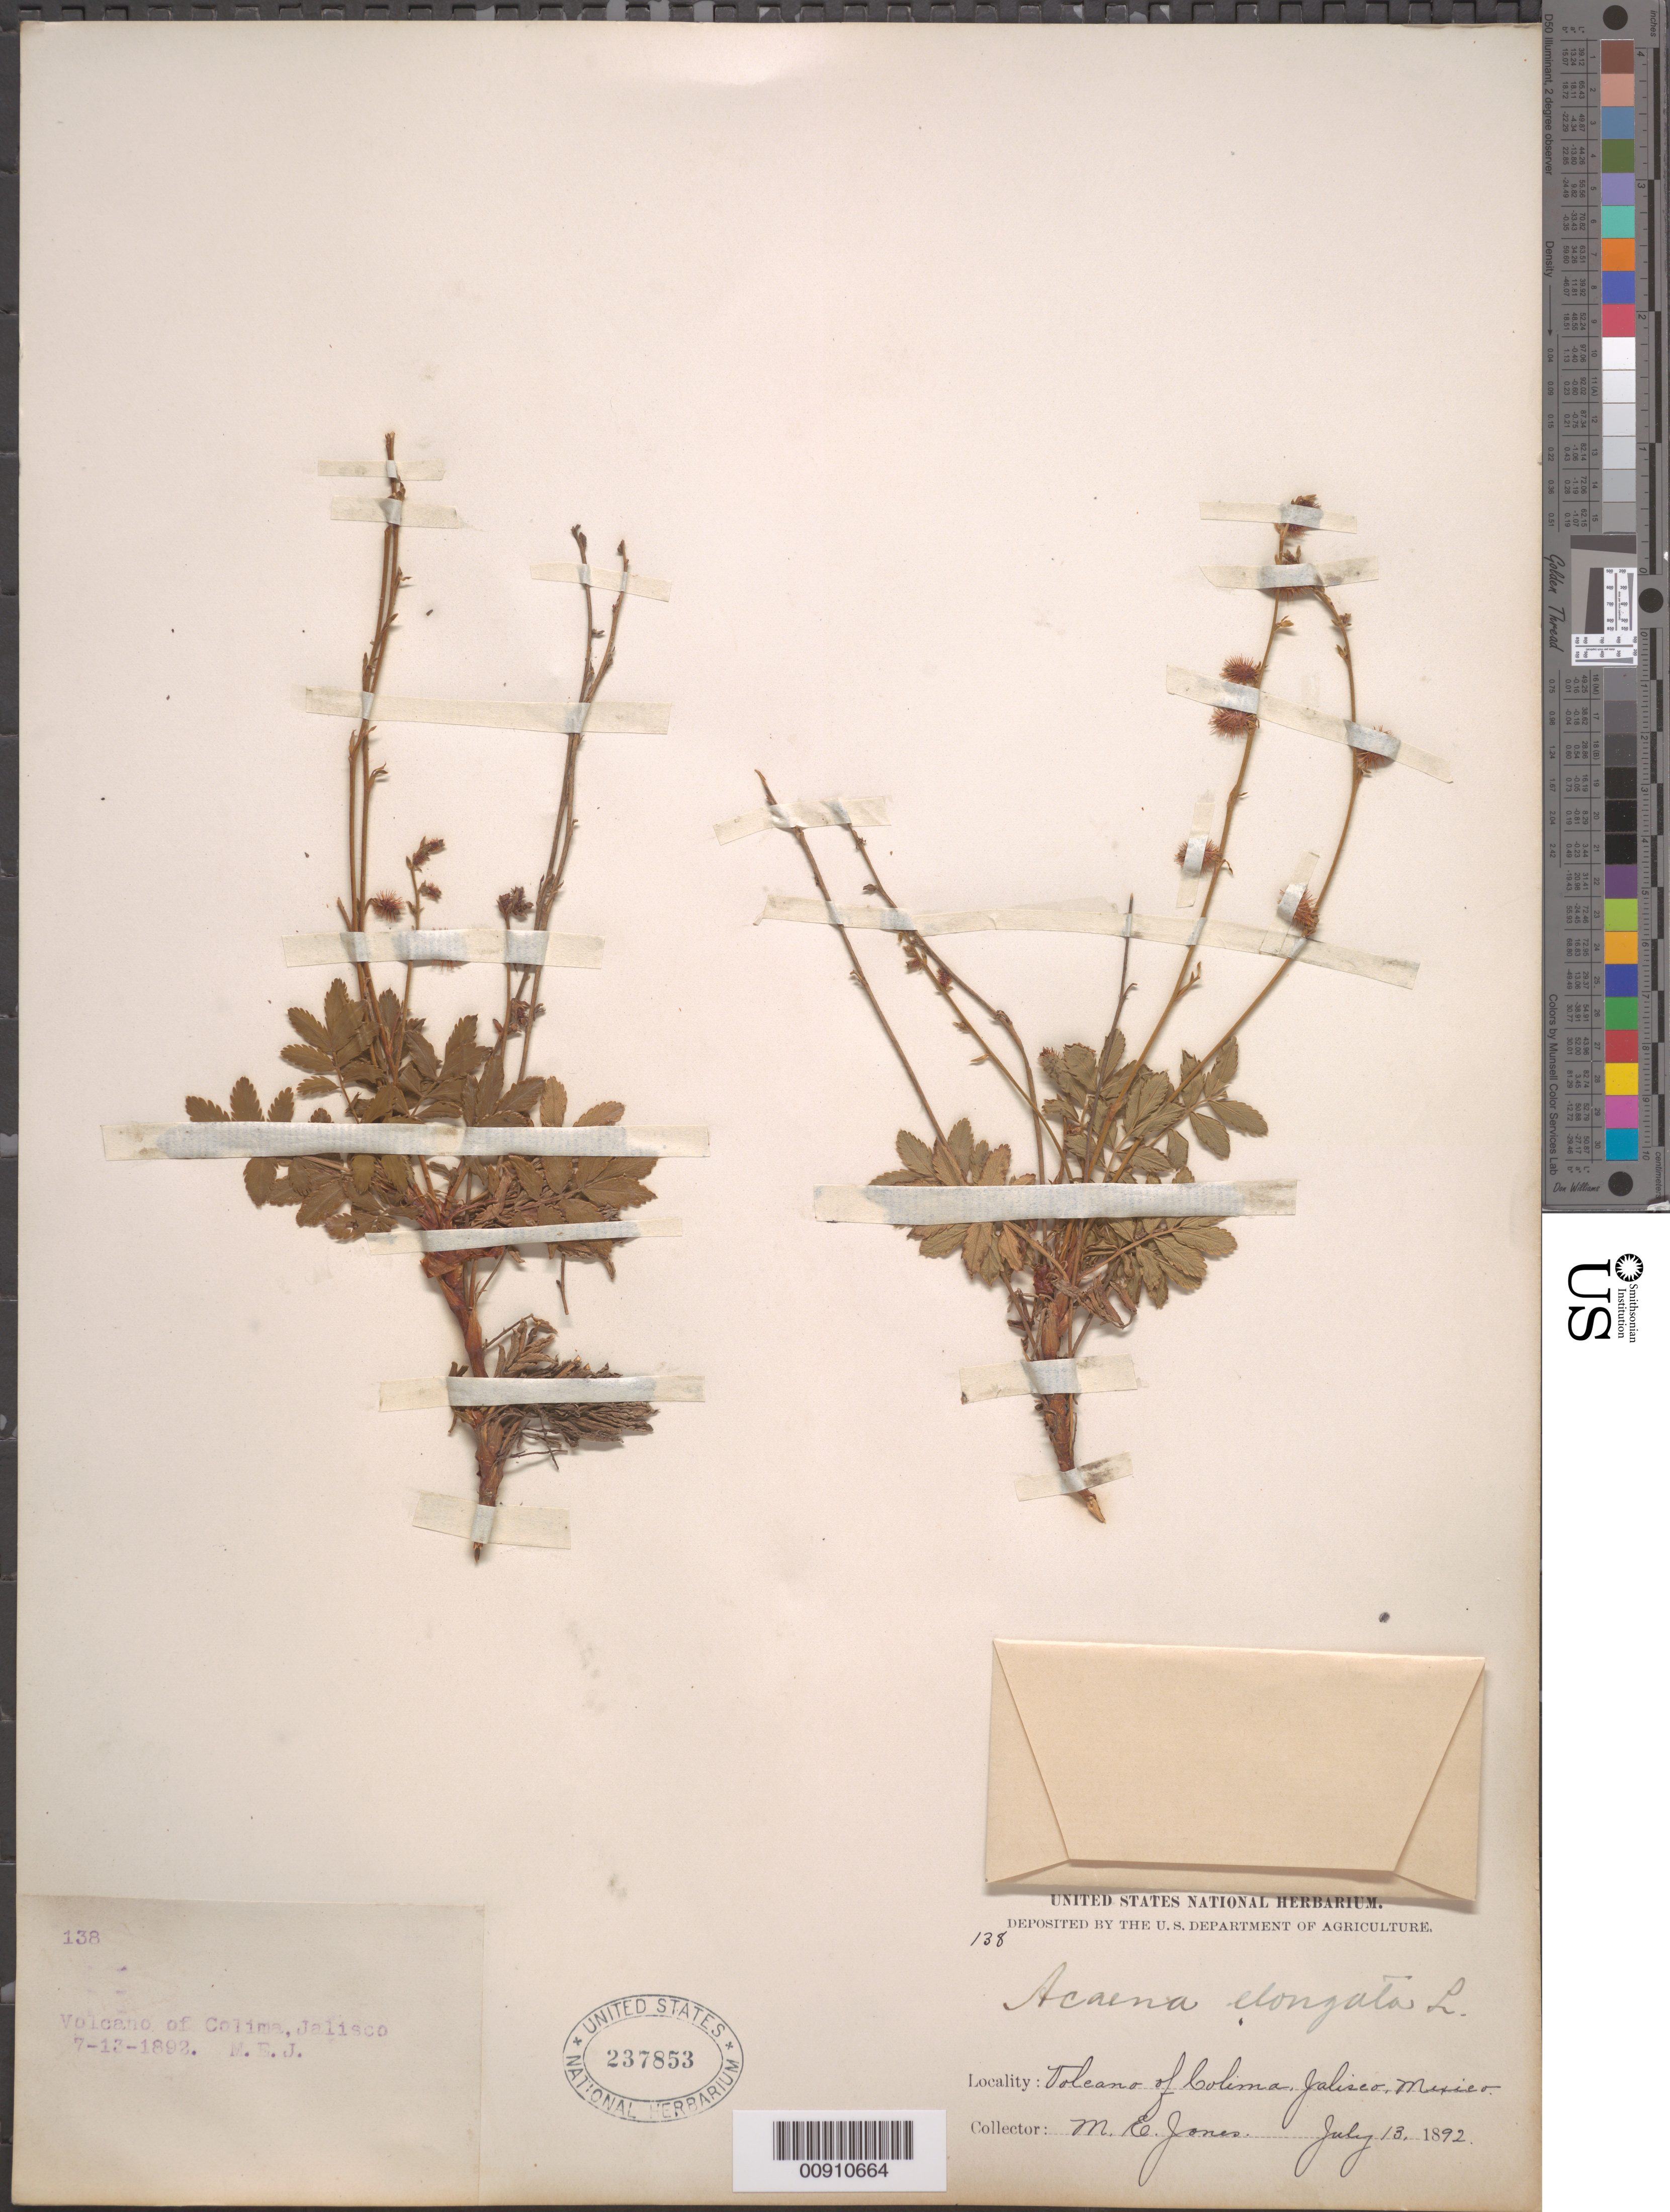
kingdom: Plantae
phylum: Tracheophyta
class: Magnoliopsida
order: Rosales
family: Rosaceae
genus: Acaena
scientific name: Acaena elongata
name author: L.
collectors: M. E. Jones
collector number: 138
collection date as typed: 13 Jul 1892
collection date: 1892-07-13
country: Mexico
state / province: Jalisco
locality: Volcano of Colima, Jalisco.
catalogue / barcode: US 237853